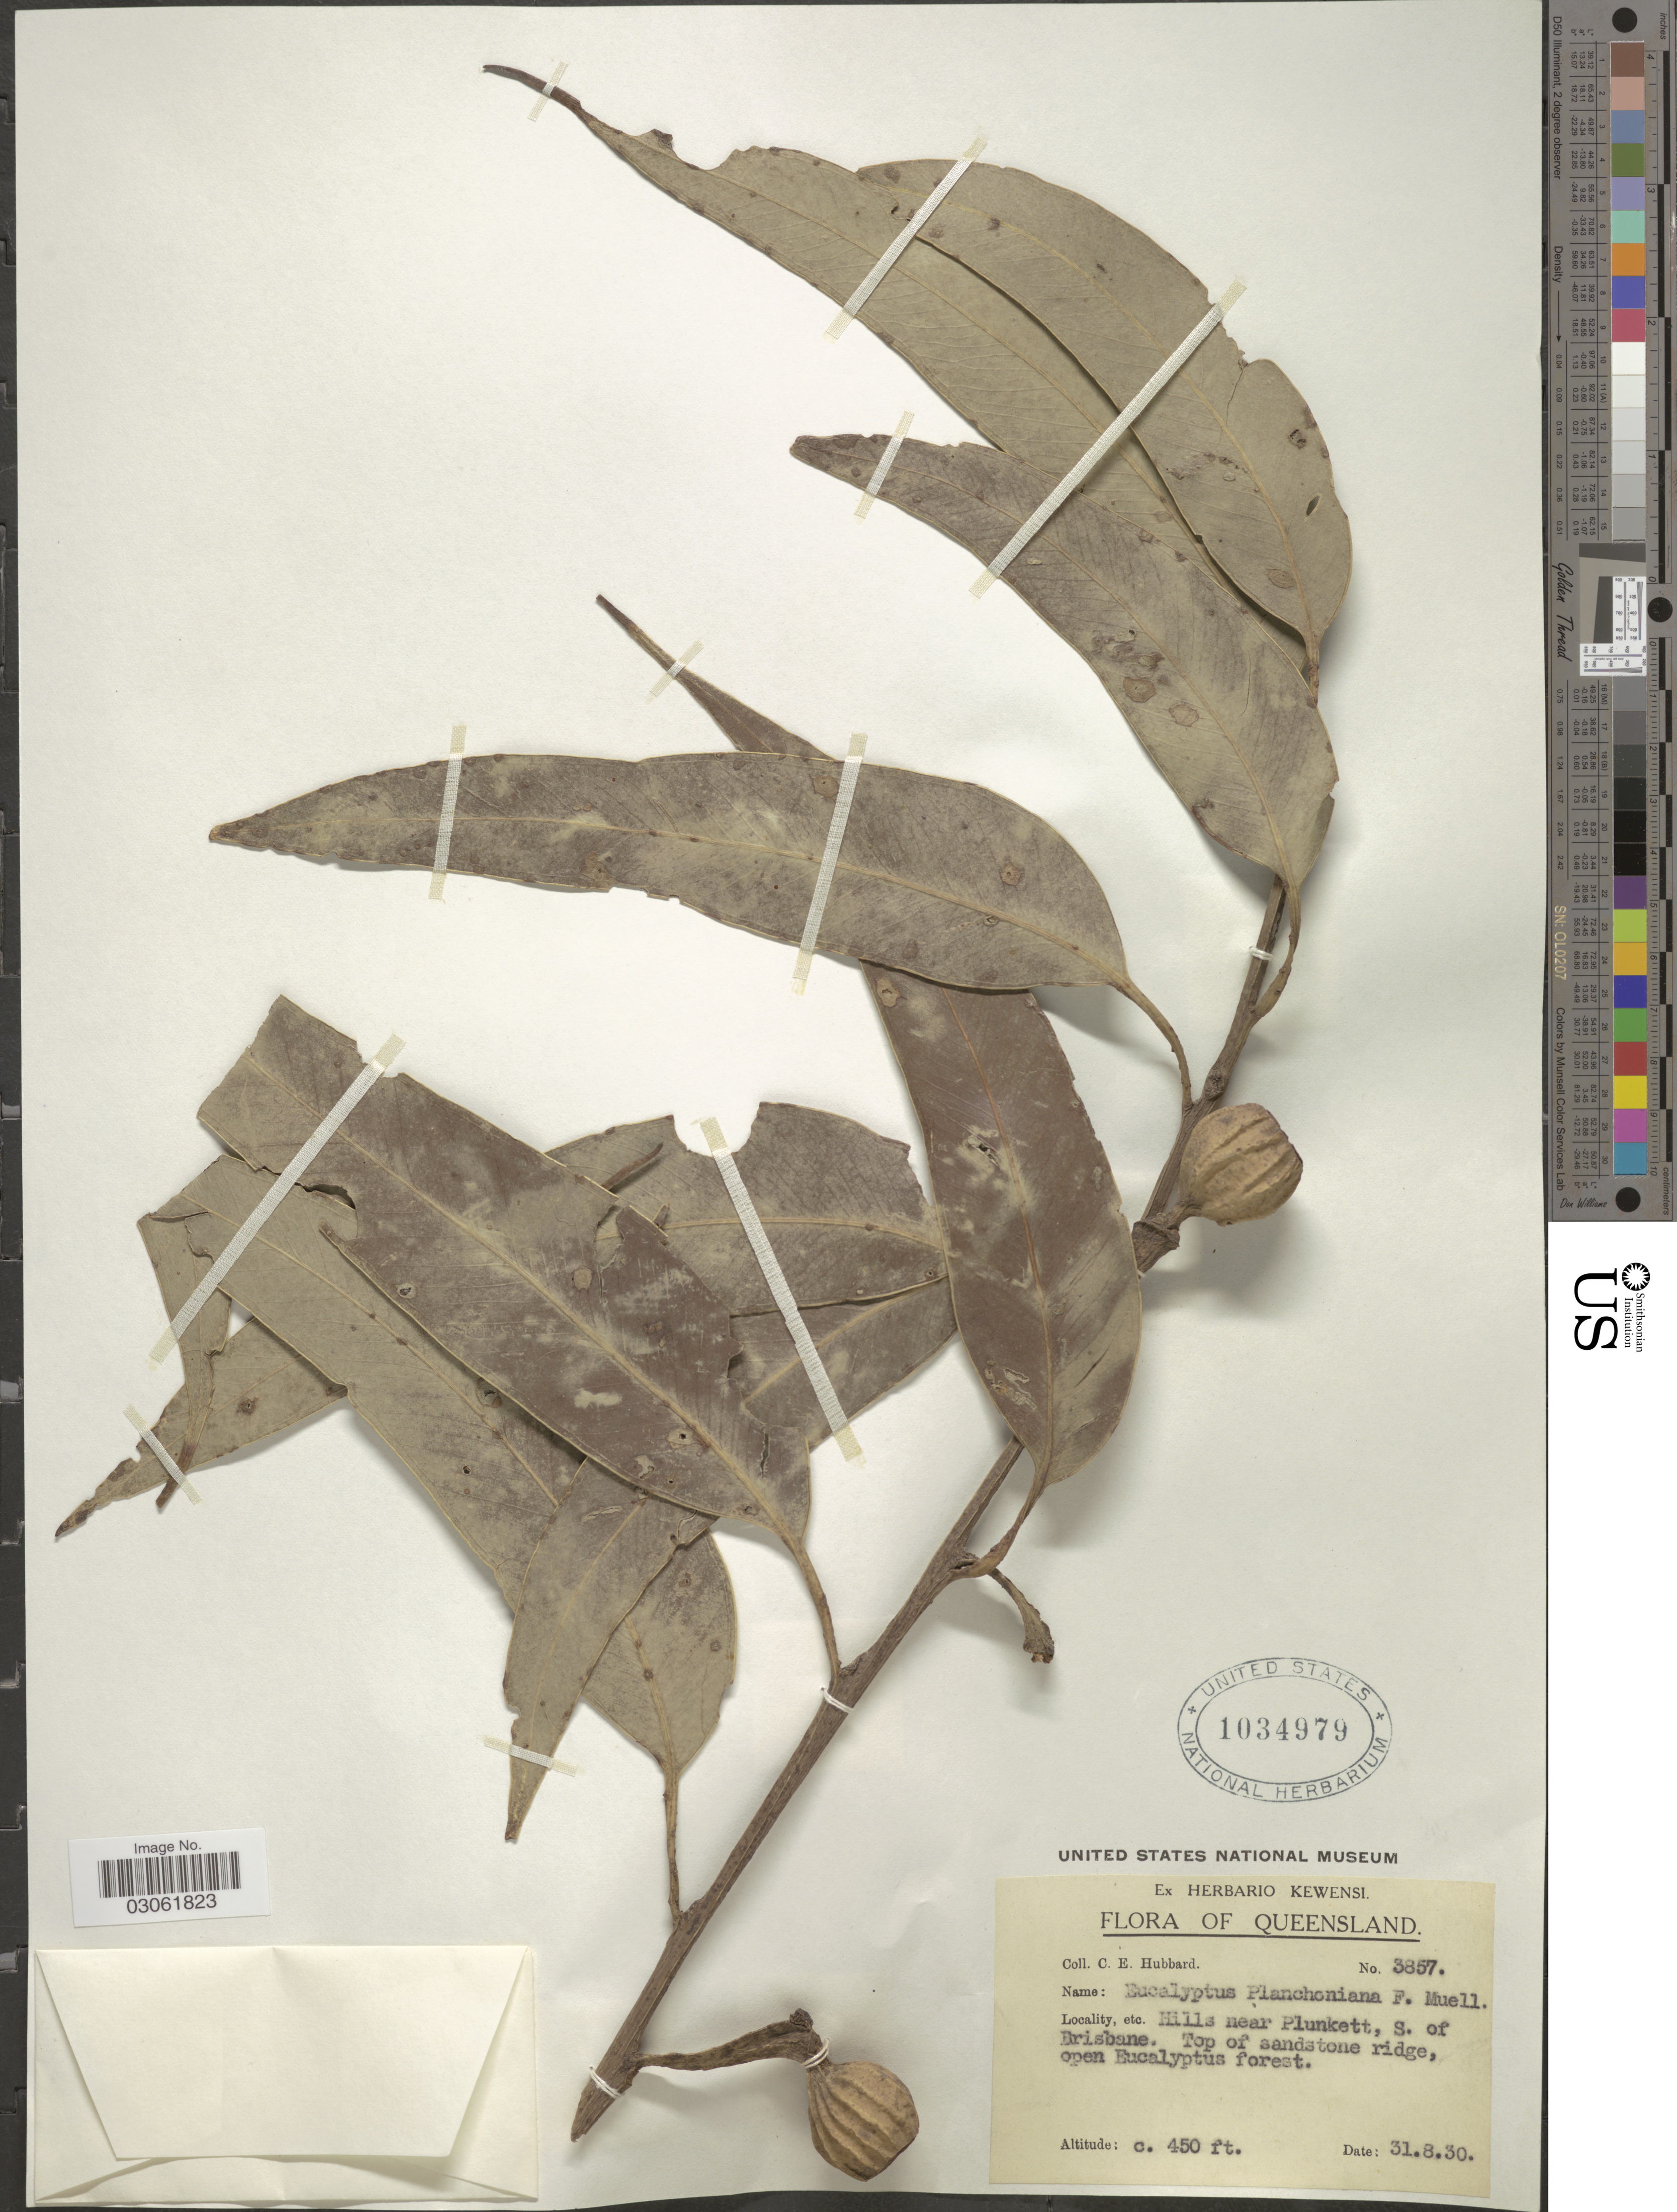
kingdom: Plantae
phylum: Tracheophyta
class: Magnoliopsida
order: Myrtales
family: Myrtaceae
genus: Eucalyptus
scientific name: Eucalyptus planchoniana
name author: F. Muell.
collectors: C. E. Hubbard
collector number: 3857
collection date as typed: Transcribed d/m/y: 31/8/30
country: Australia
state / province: Queensland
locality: Hills near Plunkett, S. of Brisbane.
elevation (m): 137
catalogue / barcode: US 1034979